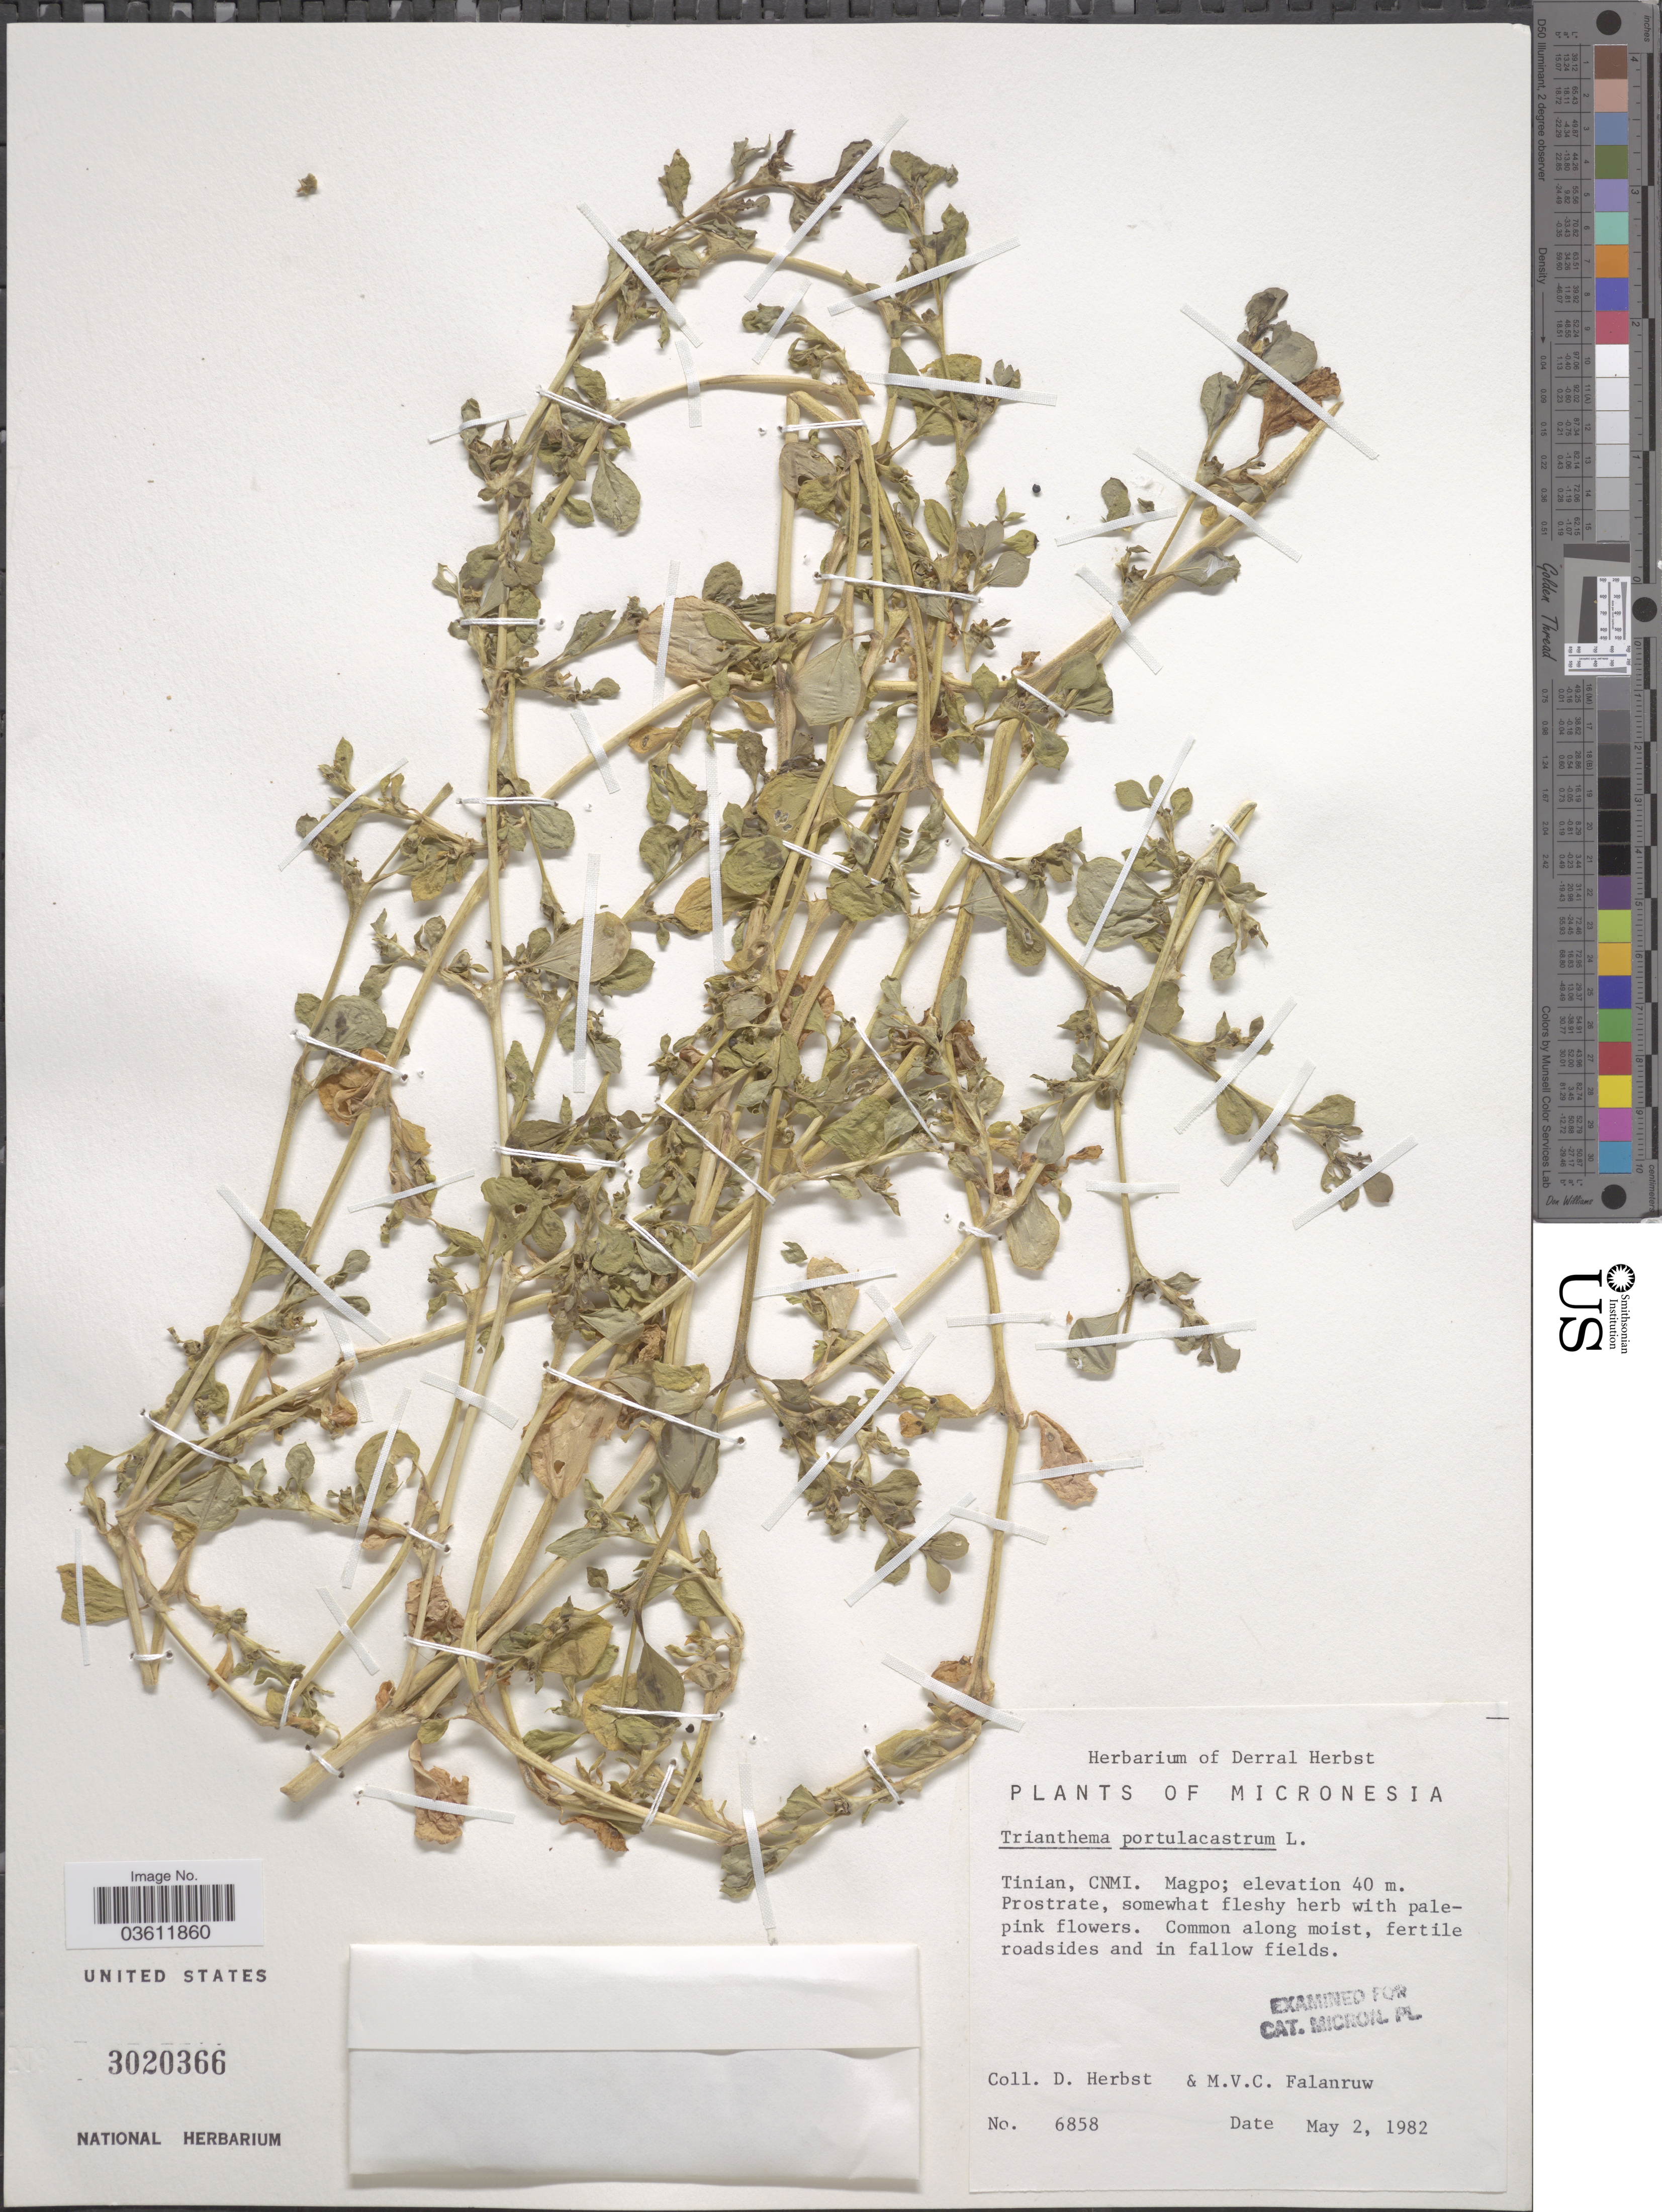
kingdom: Plantae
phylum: Tracheophyta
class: Magnoliopsida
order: Caryophyllales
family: Aizoaceae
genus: Trianthema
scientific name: Trianthema portulacastrum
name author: L.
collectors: D. Herbst & M. V. Falanruw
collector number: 6858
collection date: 1982-05-02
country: Northern Mariana Islands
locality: Micronesia. Tinian, CNMI. Magpo.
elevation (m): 40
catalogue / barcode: US 3020366